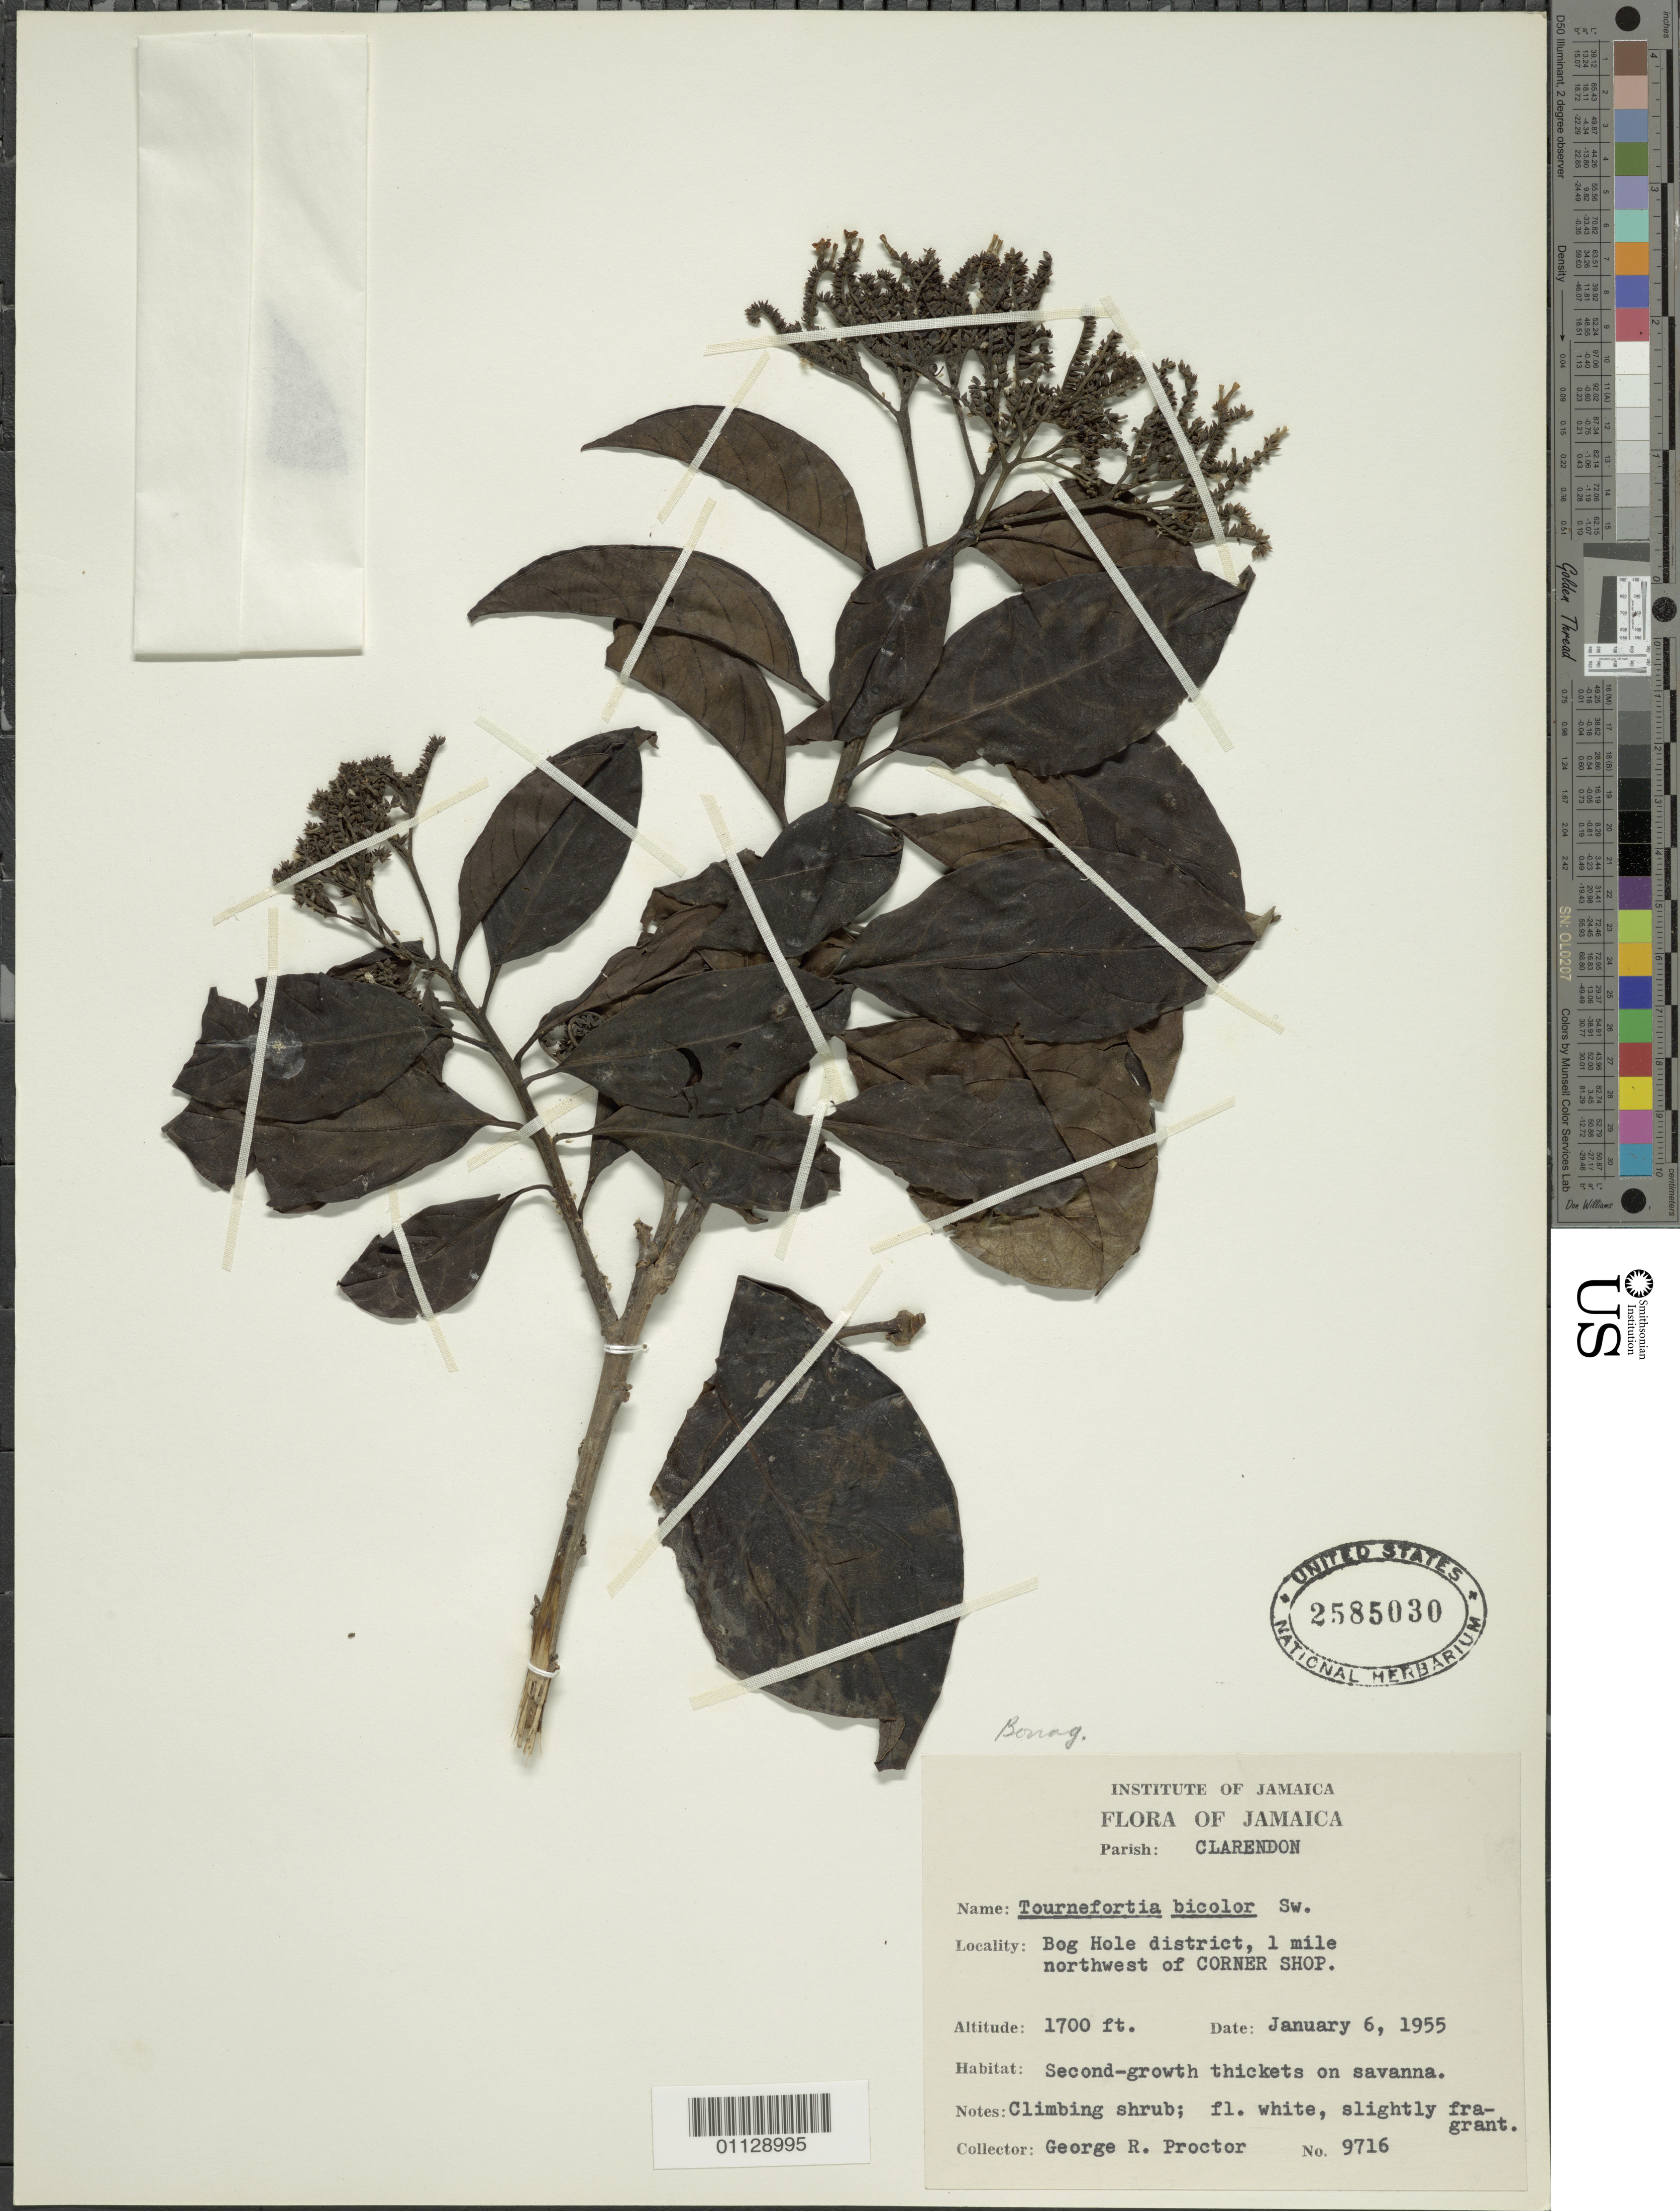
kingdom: Plantae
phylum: Tracheophyta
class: Magnoliopsida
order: Boraginales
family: Heliotropiaceae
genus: Tournefortia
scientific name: Tournefortia bicolor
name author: Sw.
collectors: G. R. Proctor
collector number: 9716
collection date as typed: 06 Jan 1955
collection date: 1955-01-06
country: Jamaica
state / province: Clarendon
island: Jamaica I.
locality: Bog Hole District, 1 mile northwest of Corner Shop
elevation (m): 518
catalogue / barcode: US 2585030